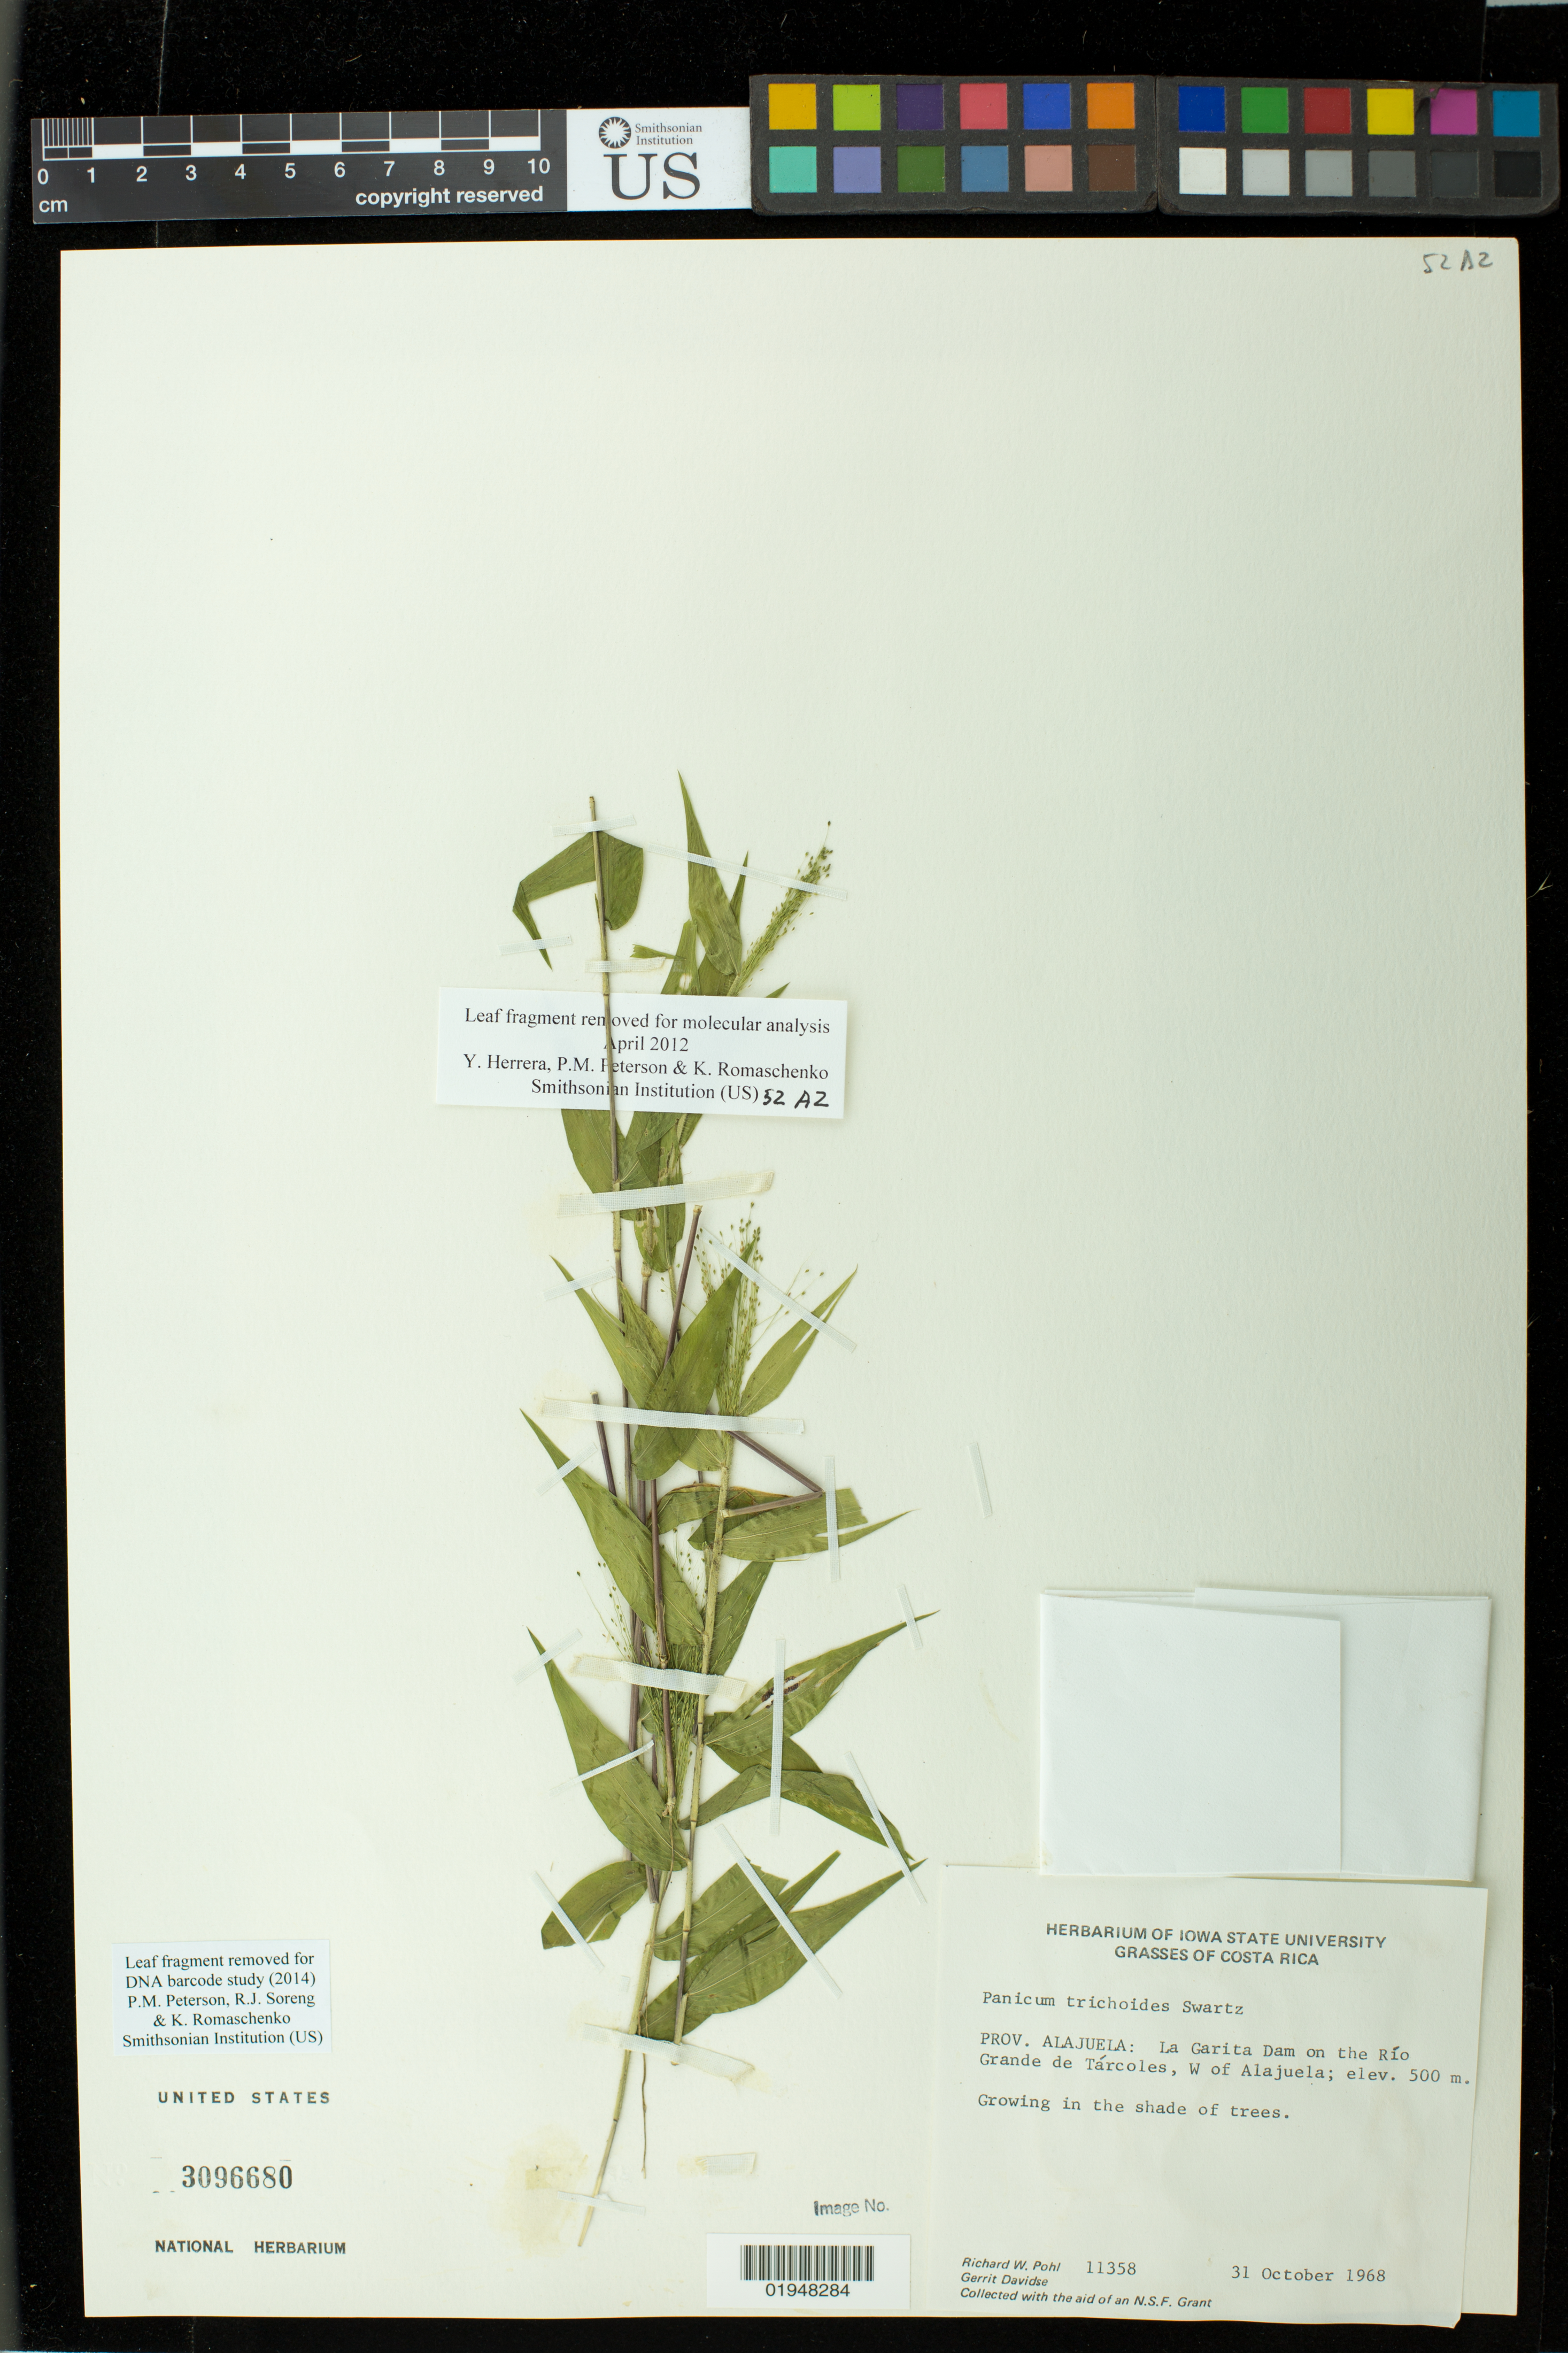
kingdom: Plantae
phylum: Tracheophyta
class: Liliopsida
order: Poales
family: Poaceae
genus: Panicum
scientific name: Panicum trichoides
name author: Sw.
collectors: R. W. Pohl & G. Davidse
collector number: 11358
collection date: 1968-10-31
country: Costa Rica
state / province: Alajuela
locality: PROV. ALAJUELA: La Garita Dam on the Río Grande de Tárcoles, W of Alajuela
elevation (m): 500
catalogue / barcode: US 3096680